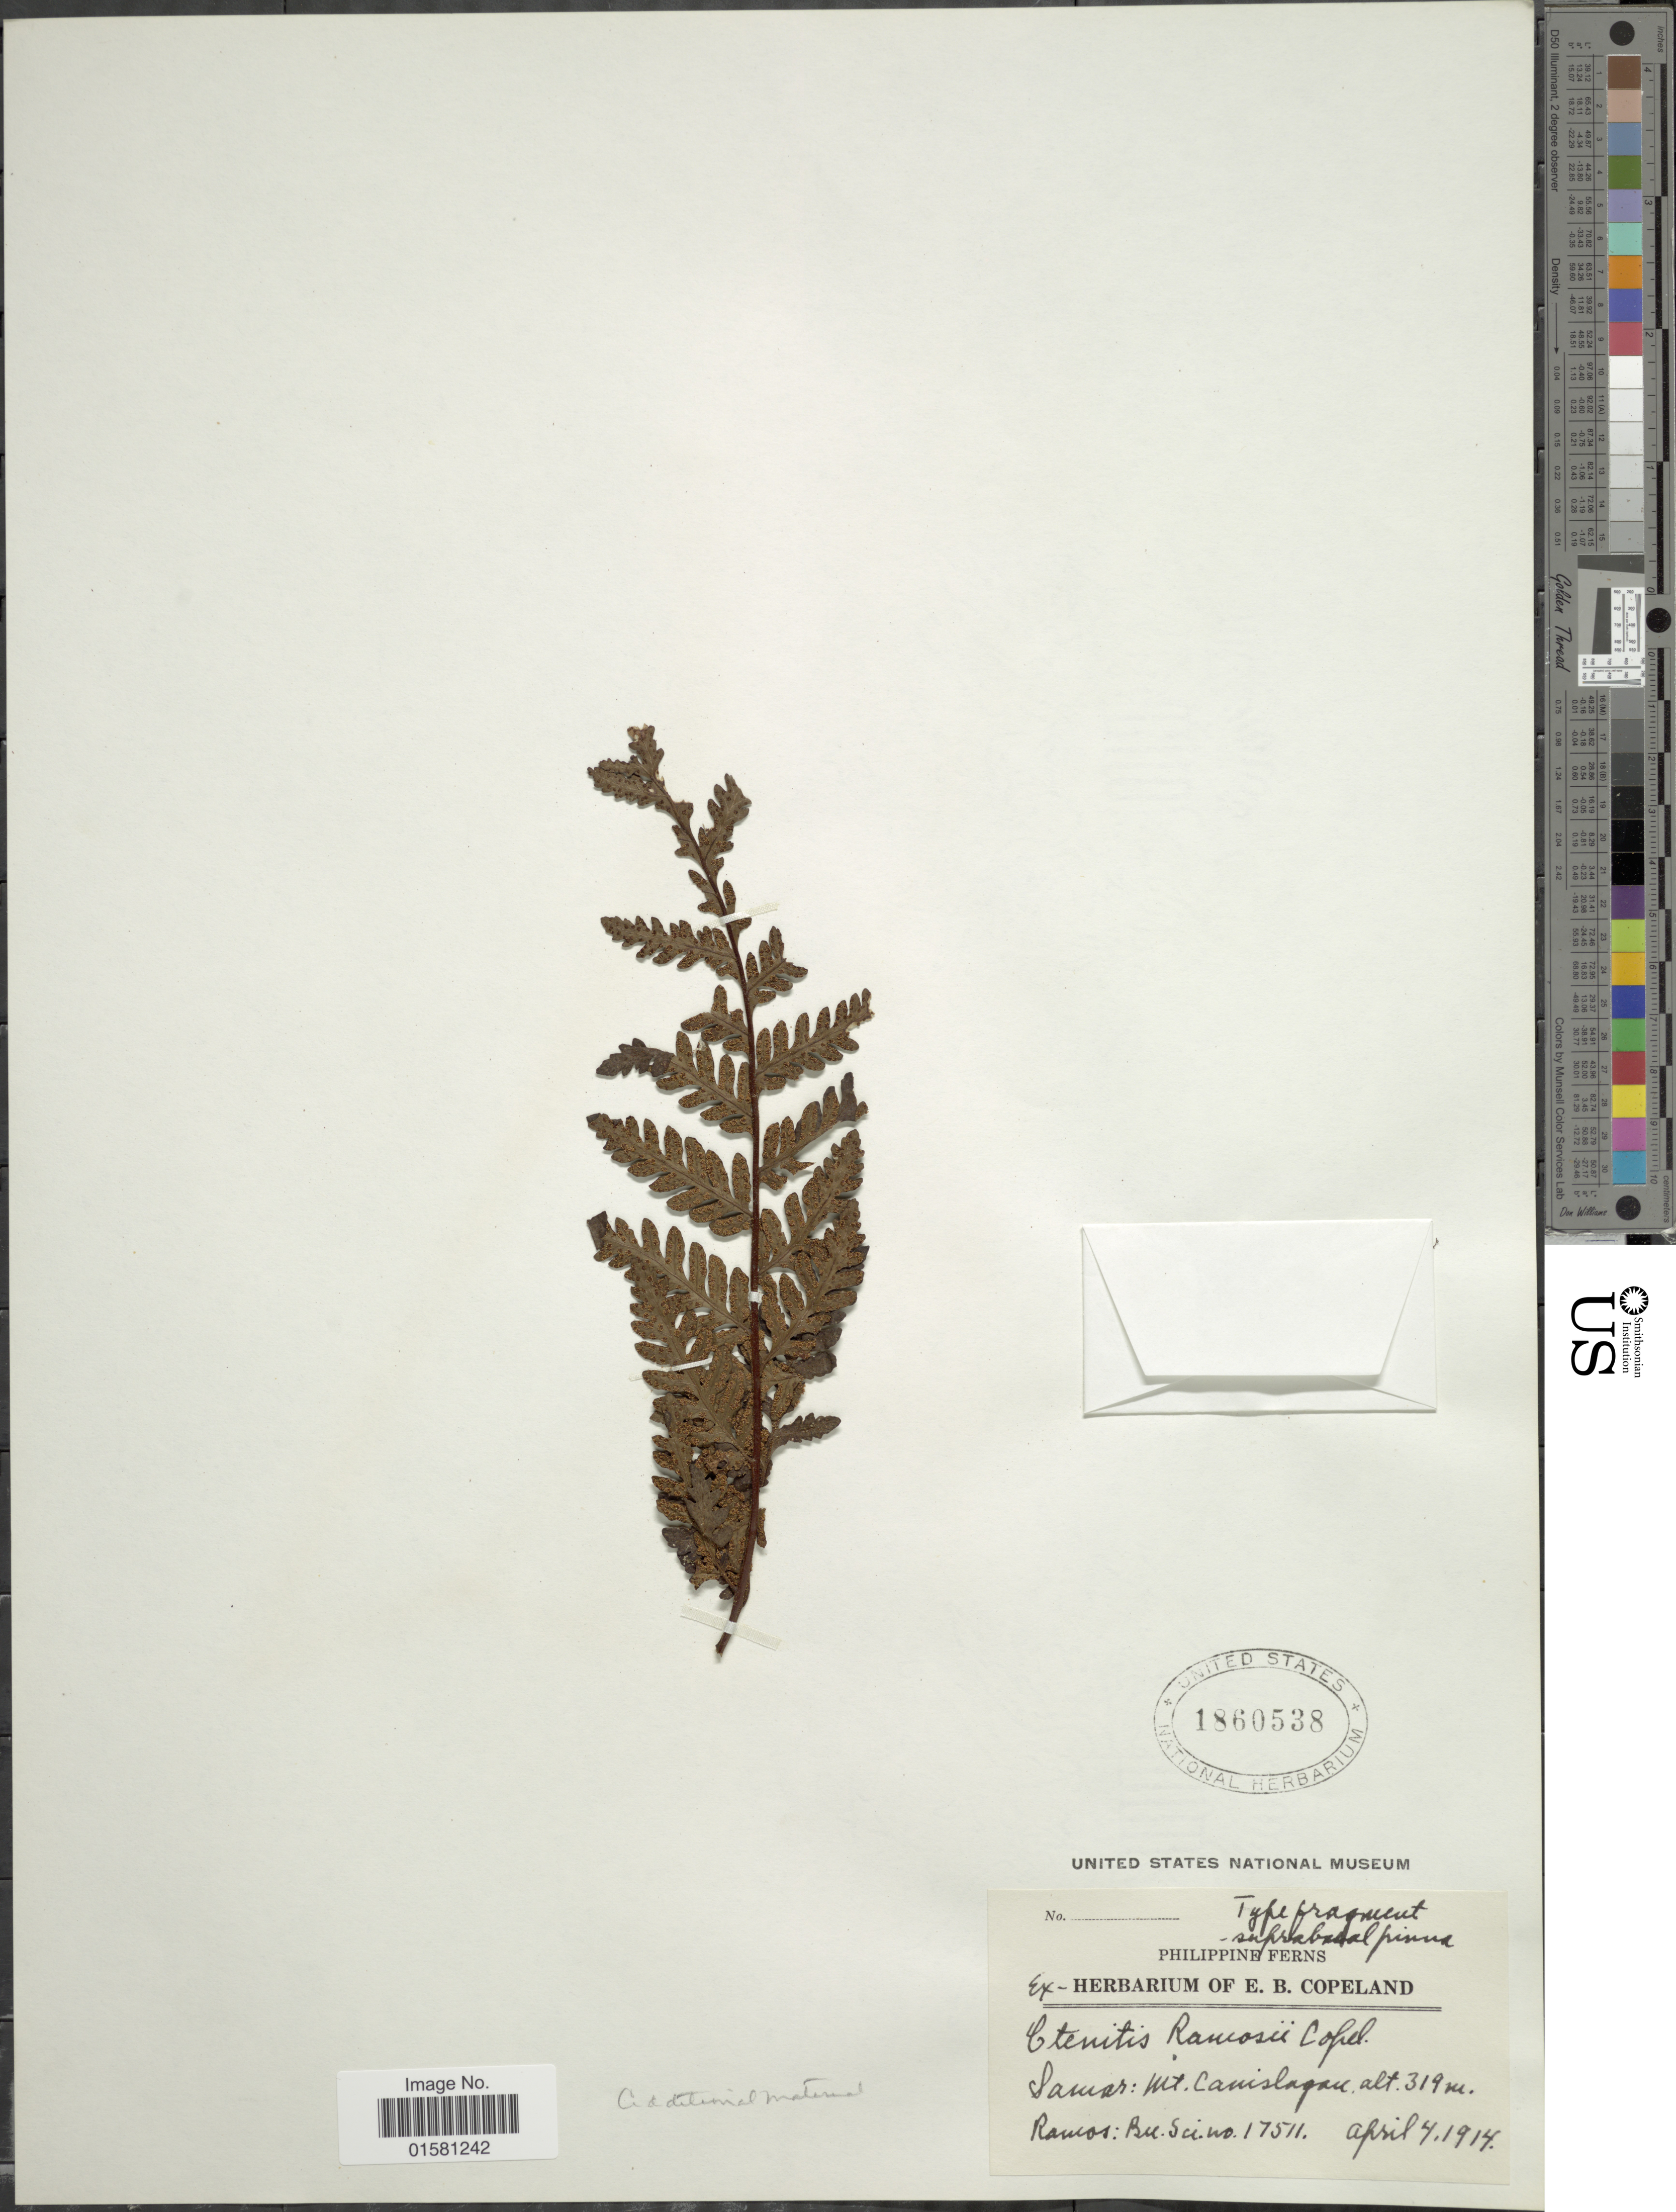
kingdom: Plantae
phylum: Tracheophyta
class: Polypodiopsida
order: Polypodiales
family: Tectariaceae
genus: Tectaria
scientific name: Tectaria ramosii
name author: (Colla)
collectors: B. Ramos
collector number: Bu. Sci. no. 17511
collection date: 1914-04-04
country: Philippines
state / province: Eastern Visayas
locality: Samar; Mt. Canislapau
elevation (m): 319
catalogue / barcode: US 1860538